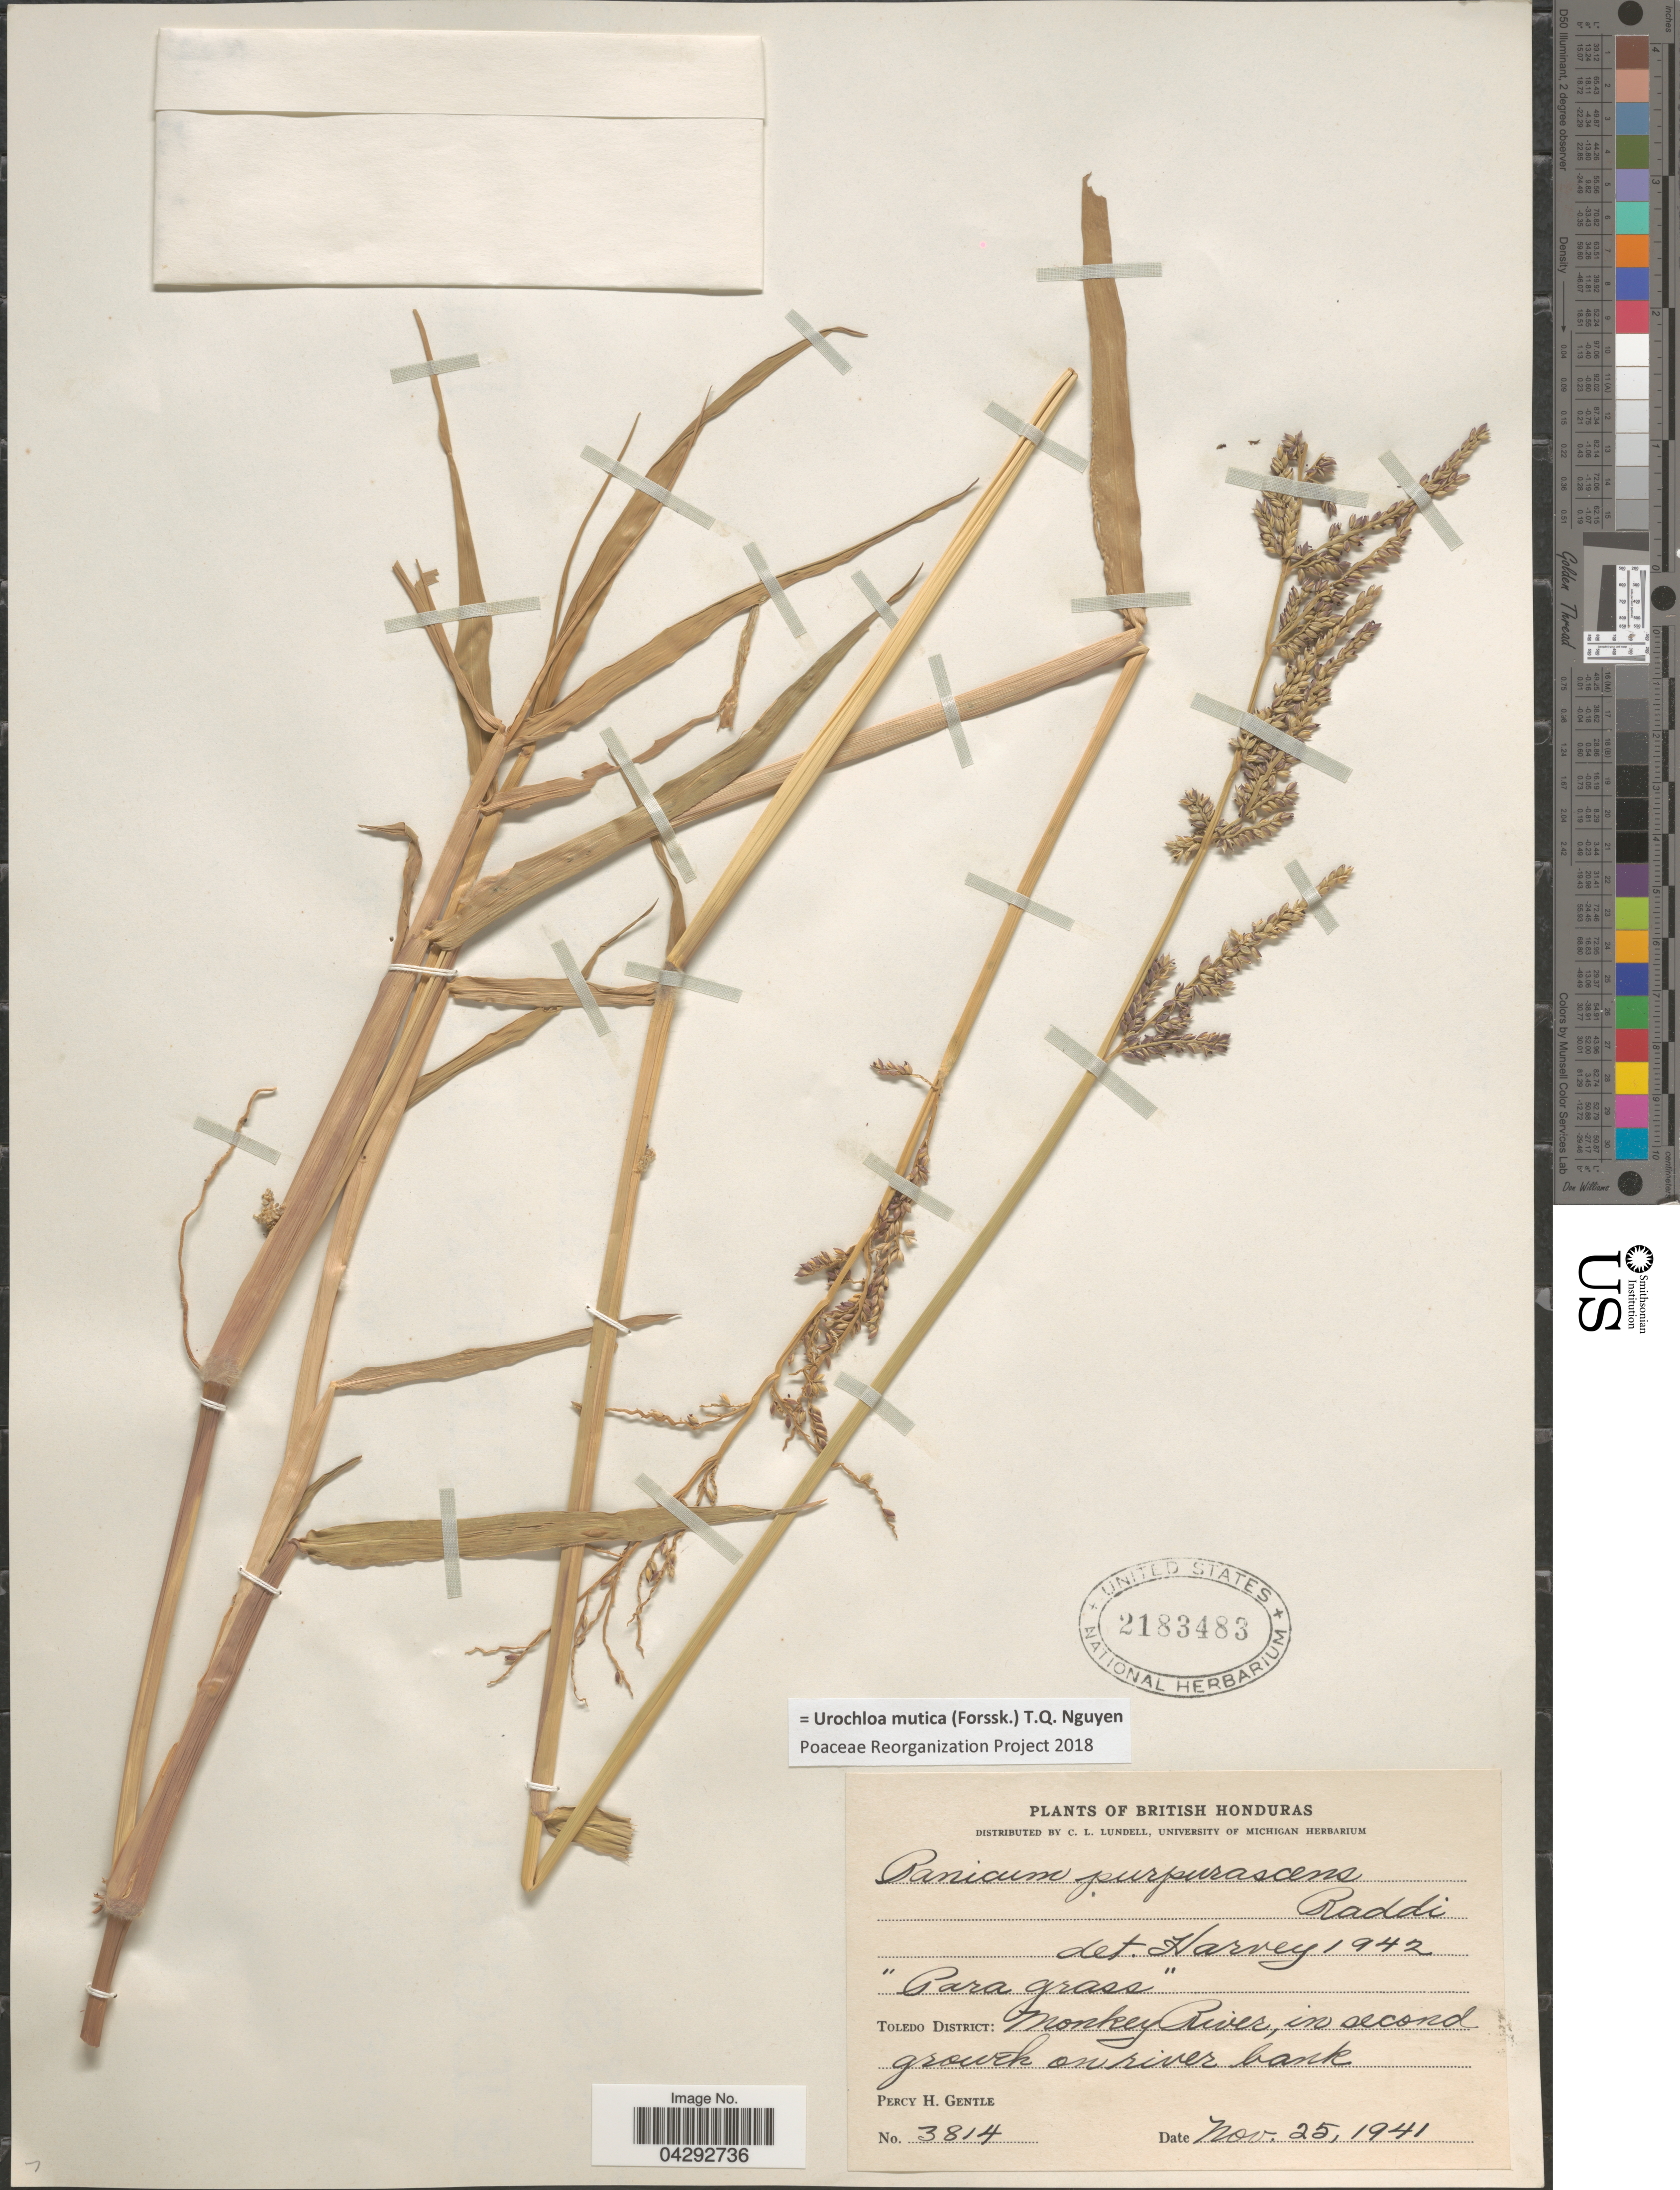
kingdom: Plantae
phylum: Tracheophyta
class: Liliopsida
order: Poales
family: Poaceae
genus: Urochloa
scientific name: Urochloa mutica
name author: (Forssk.) T.Q. Nguyen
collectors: P. H. Gentle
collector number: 3814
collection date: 1941-11-25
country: Belize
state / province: Toledo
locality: British Honduras. Toledo District: Monkey River, in second growth on river bank.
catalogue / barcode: US 2183483